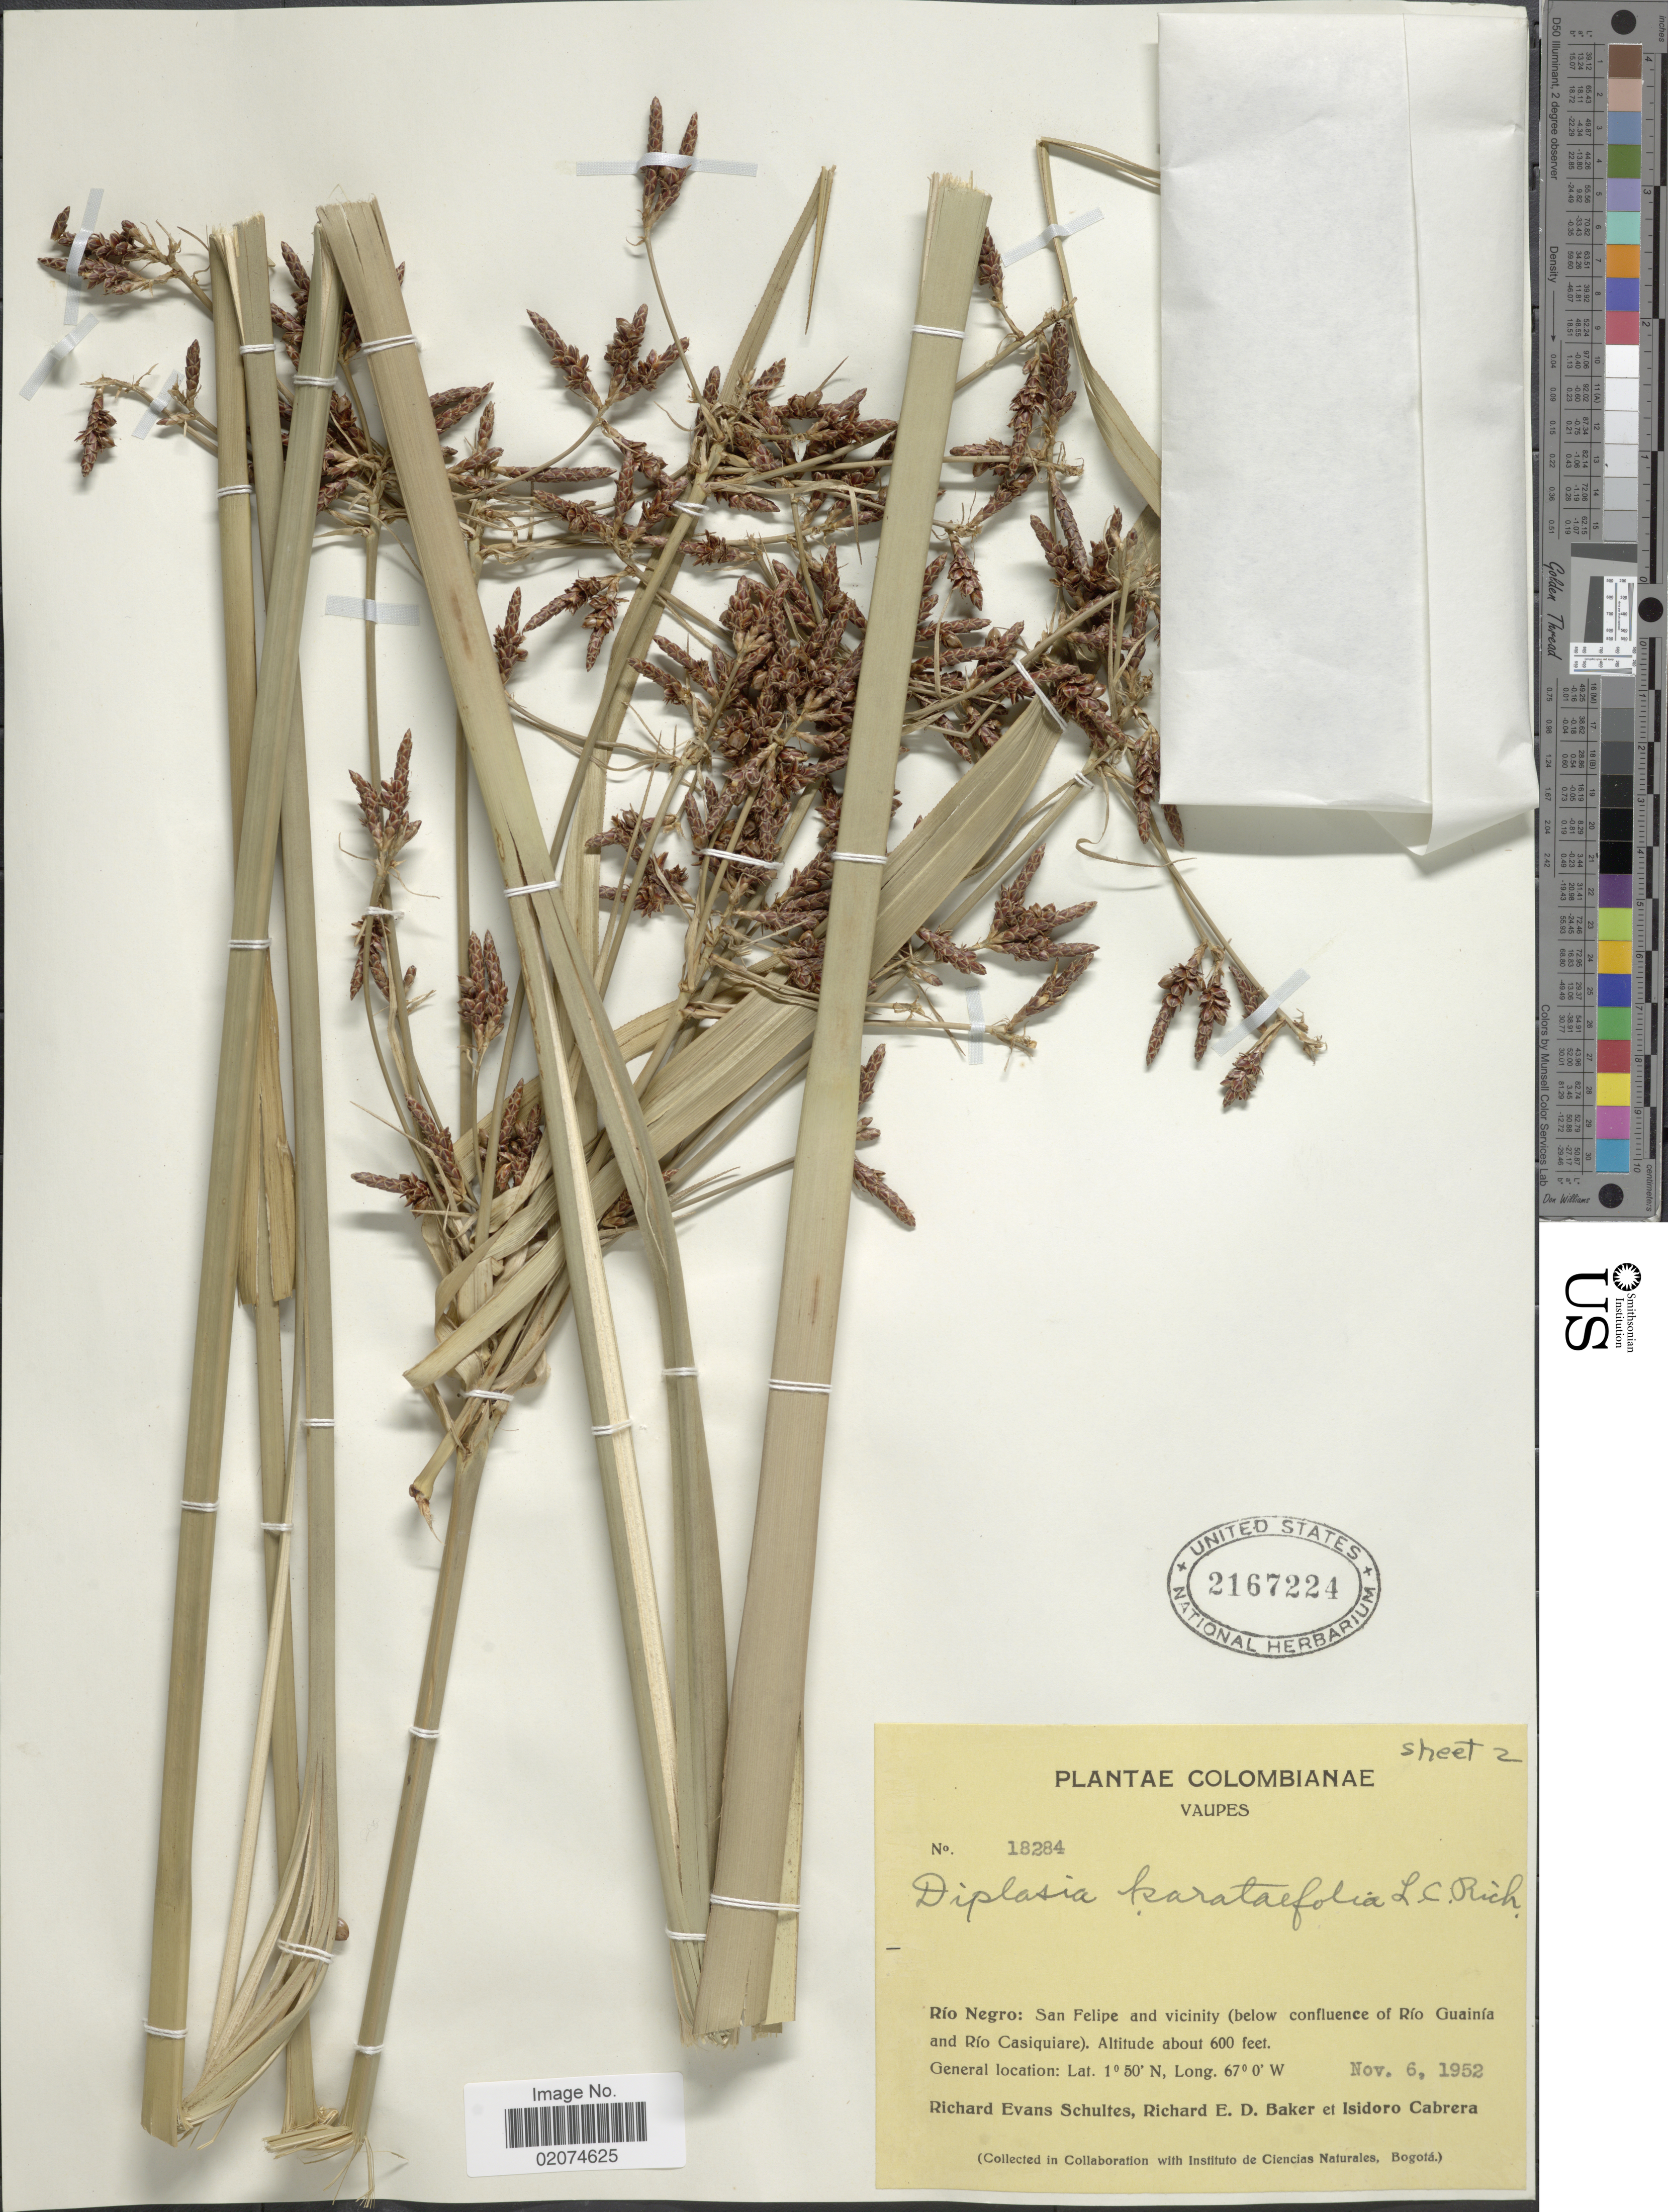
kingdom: Plantae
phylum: Tracheophyta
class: Liliopsida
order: Poales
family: Cyperaceae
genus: Diplasia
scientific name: Diplasia karatifolia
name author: Rich.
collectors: R. E. Schultes, R. E. D. Baker & I. Cabrera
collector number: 18284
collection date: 1952-11-06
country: Colombia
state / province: Vaupés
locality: Rio Negro: San Felipe and vicinity (below confluence of Rio Guainia and Rio Casiquiare).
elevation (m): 183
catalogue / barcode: US 2167224